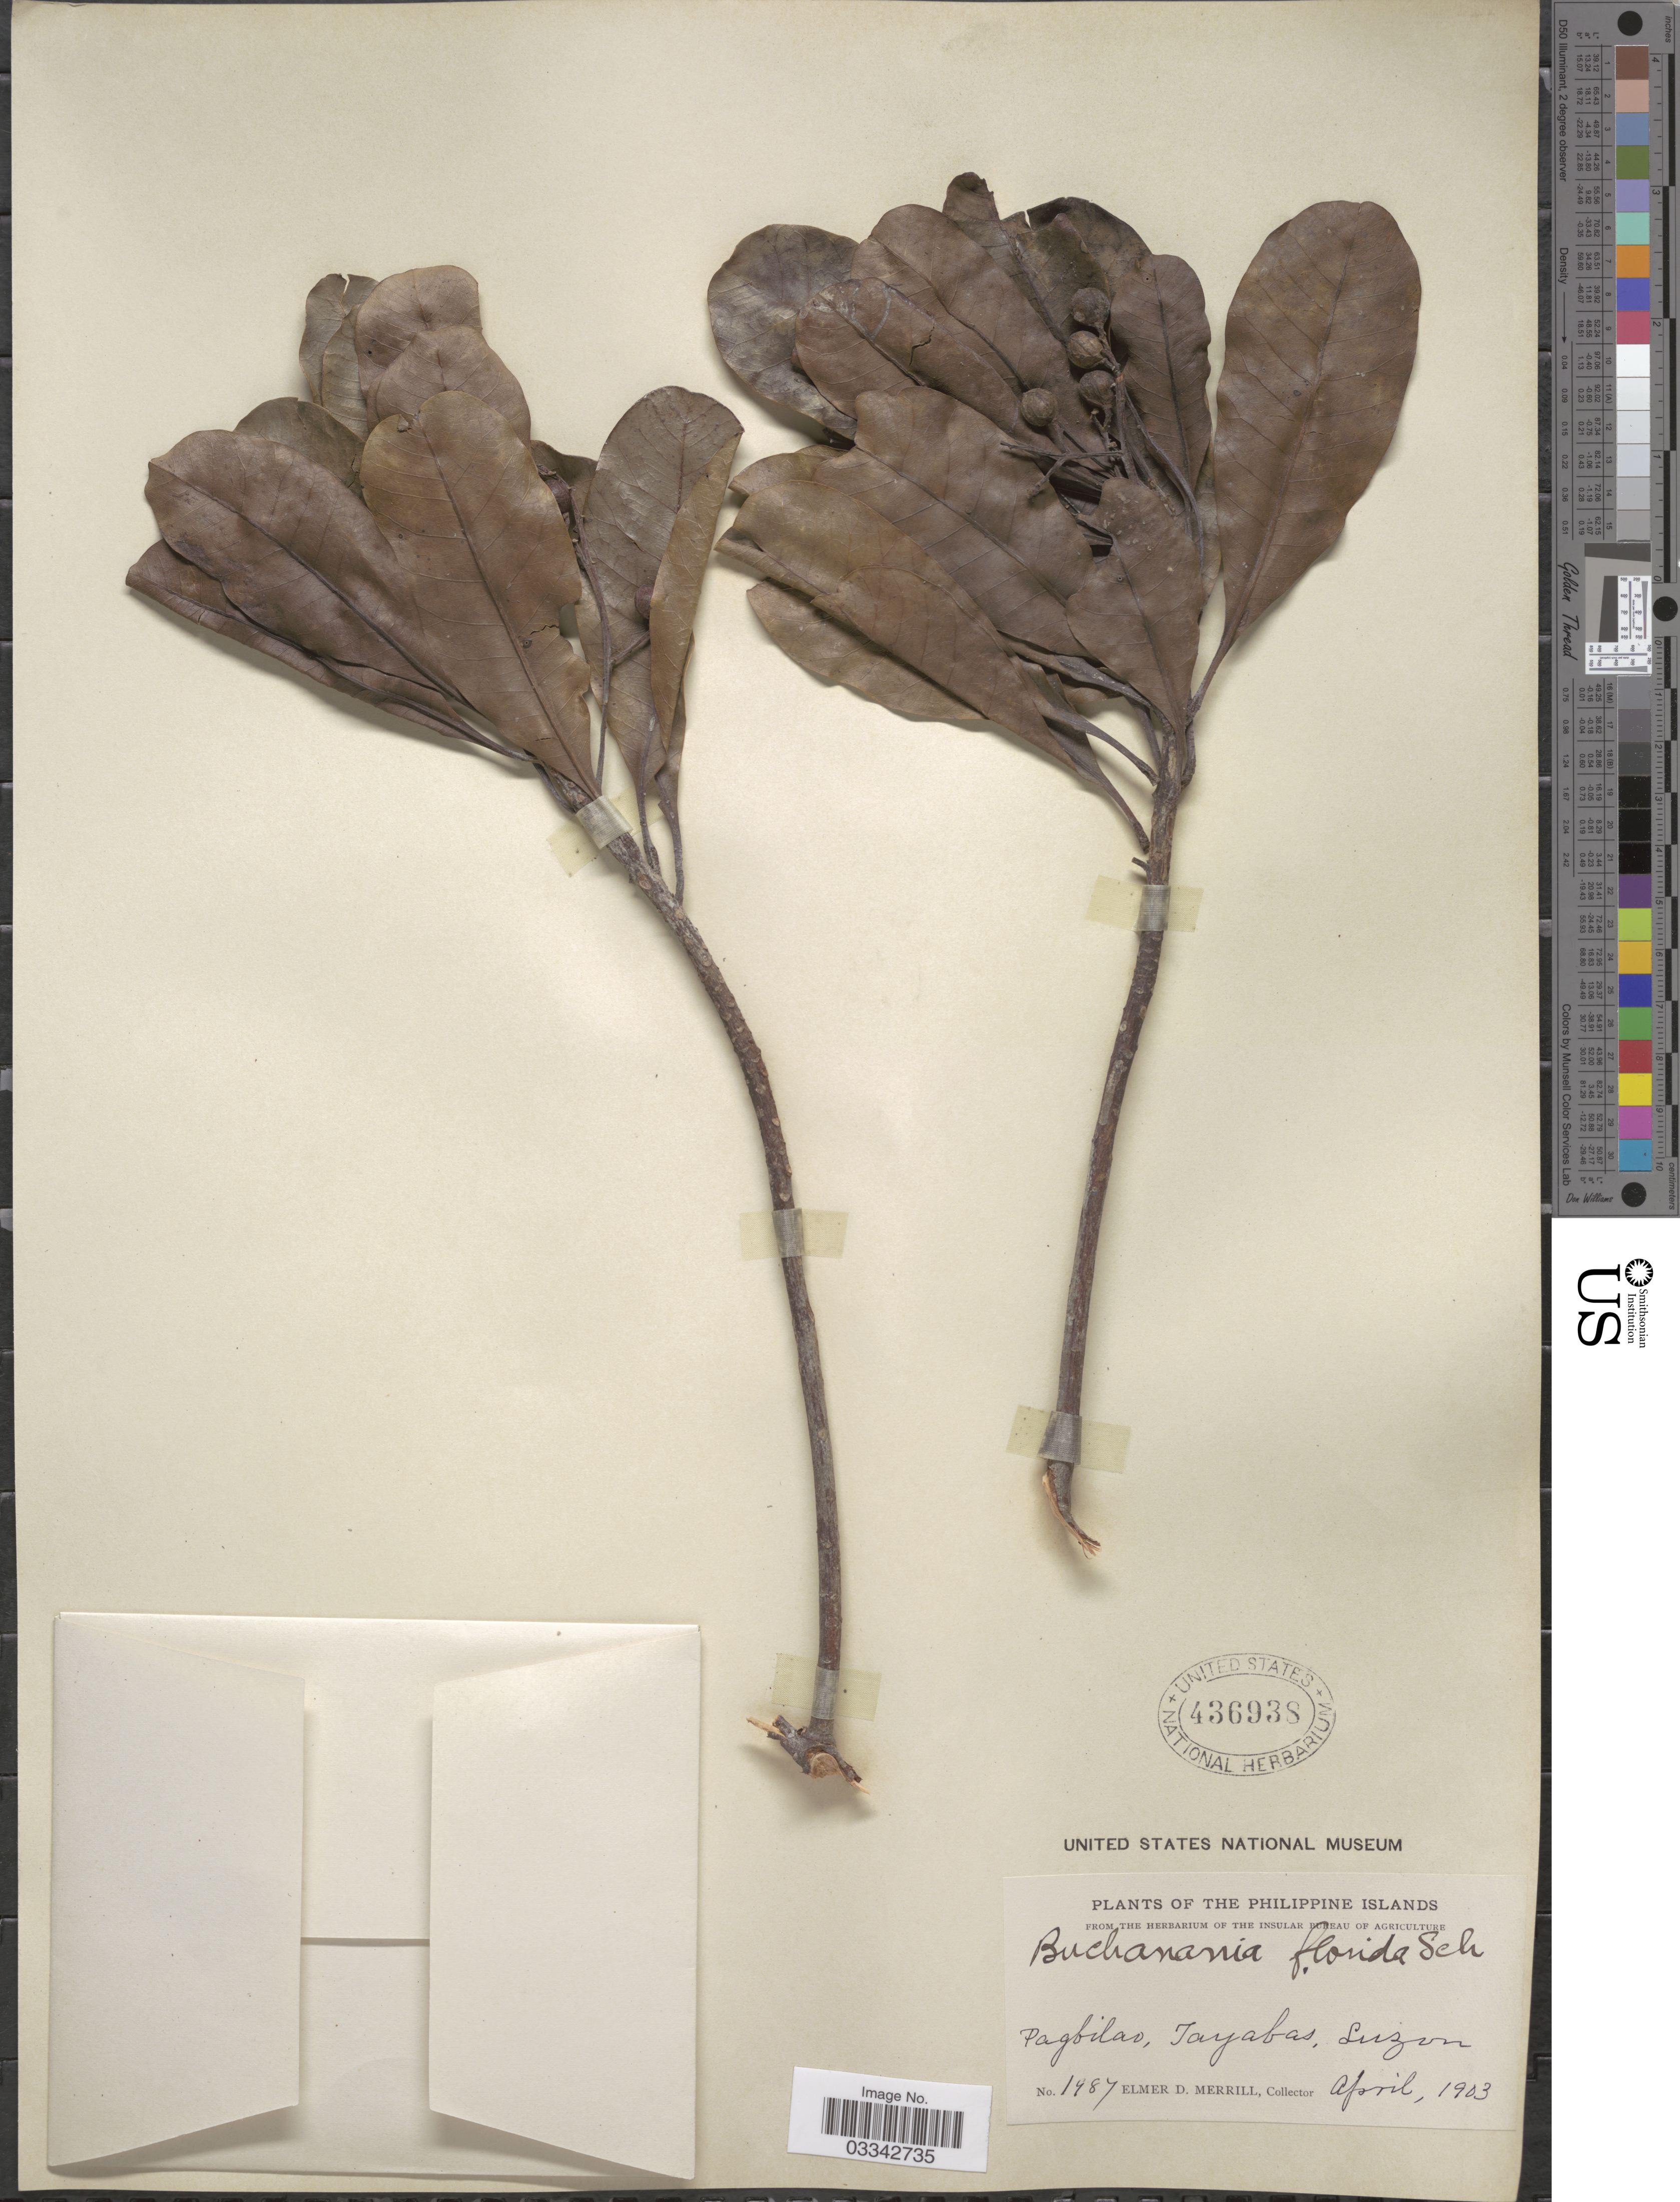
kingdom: Plantae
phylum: Tracheophyta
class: Magnoliopsida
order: Sapindales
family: Anacardiaceae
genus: Buchanania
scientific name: Buchanania arborescens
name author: (Blume) Blume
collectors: E. D. Merrill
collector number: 1987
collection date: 1903-04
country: Philippines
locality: The Philippine Islands. Pagbilao, Tayabas, Luzon.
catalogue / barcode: US 436938